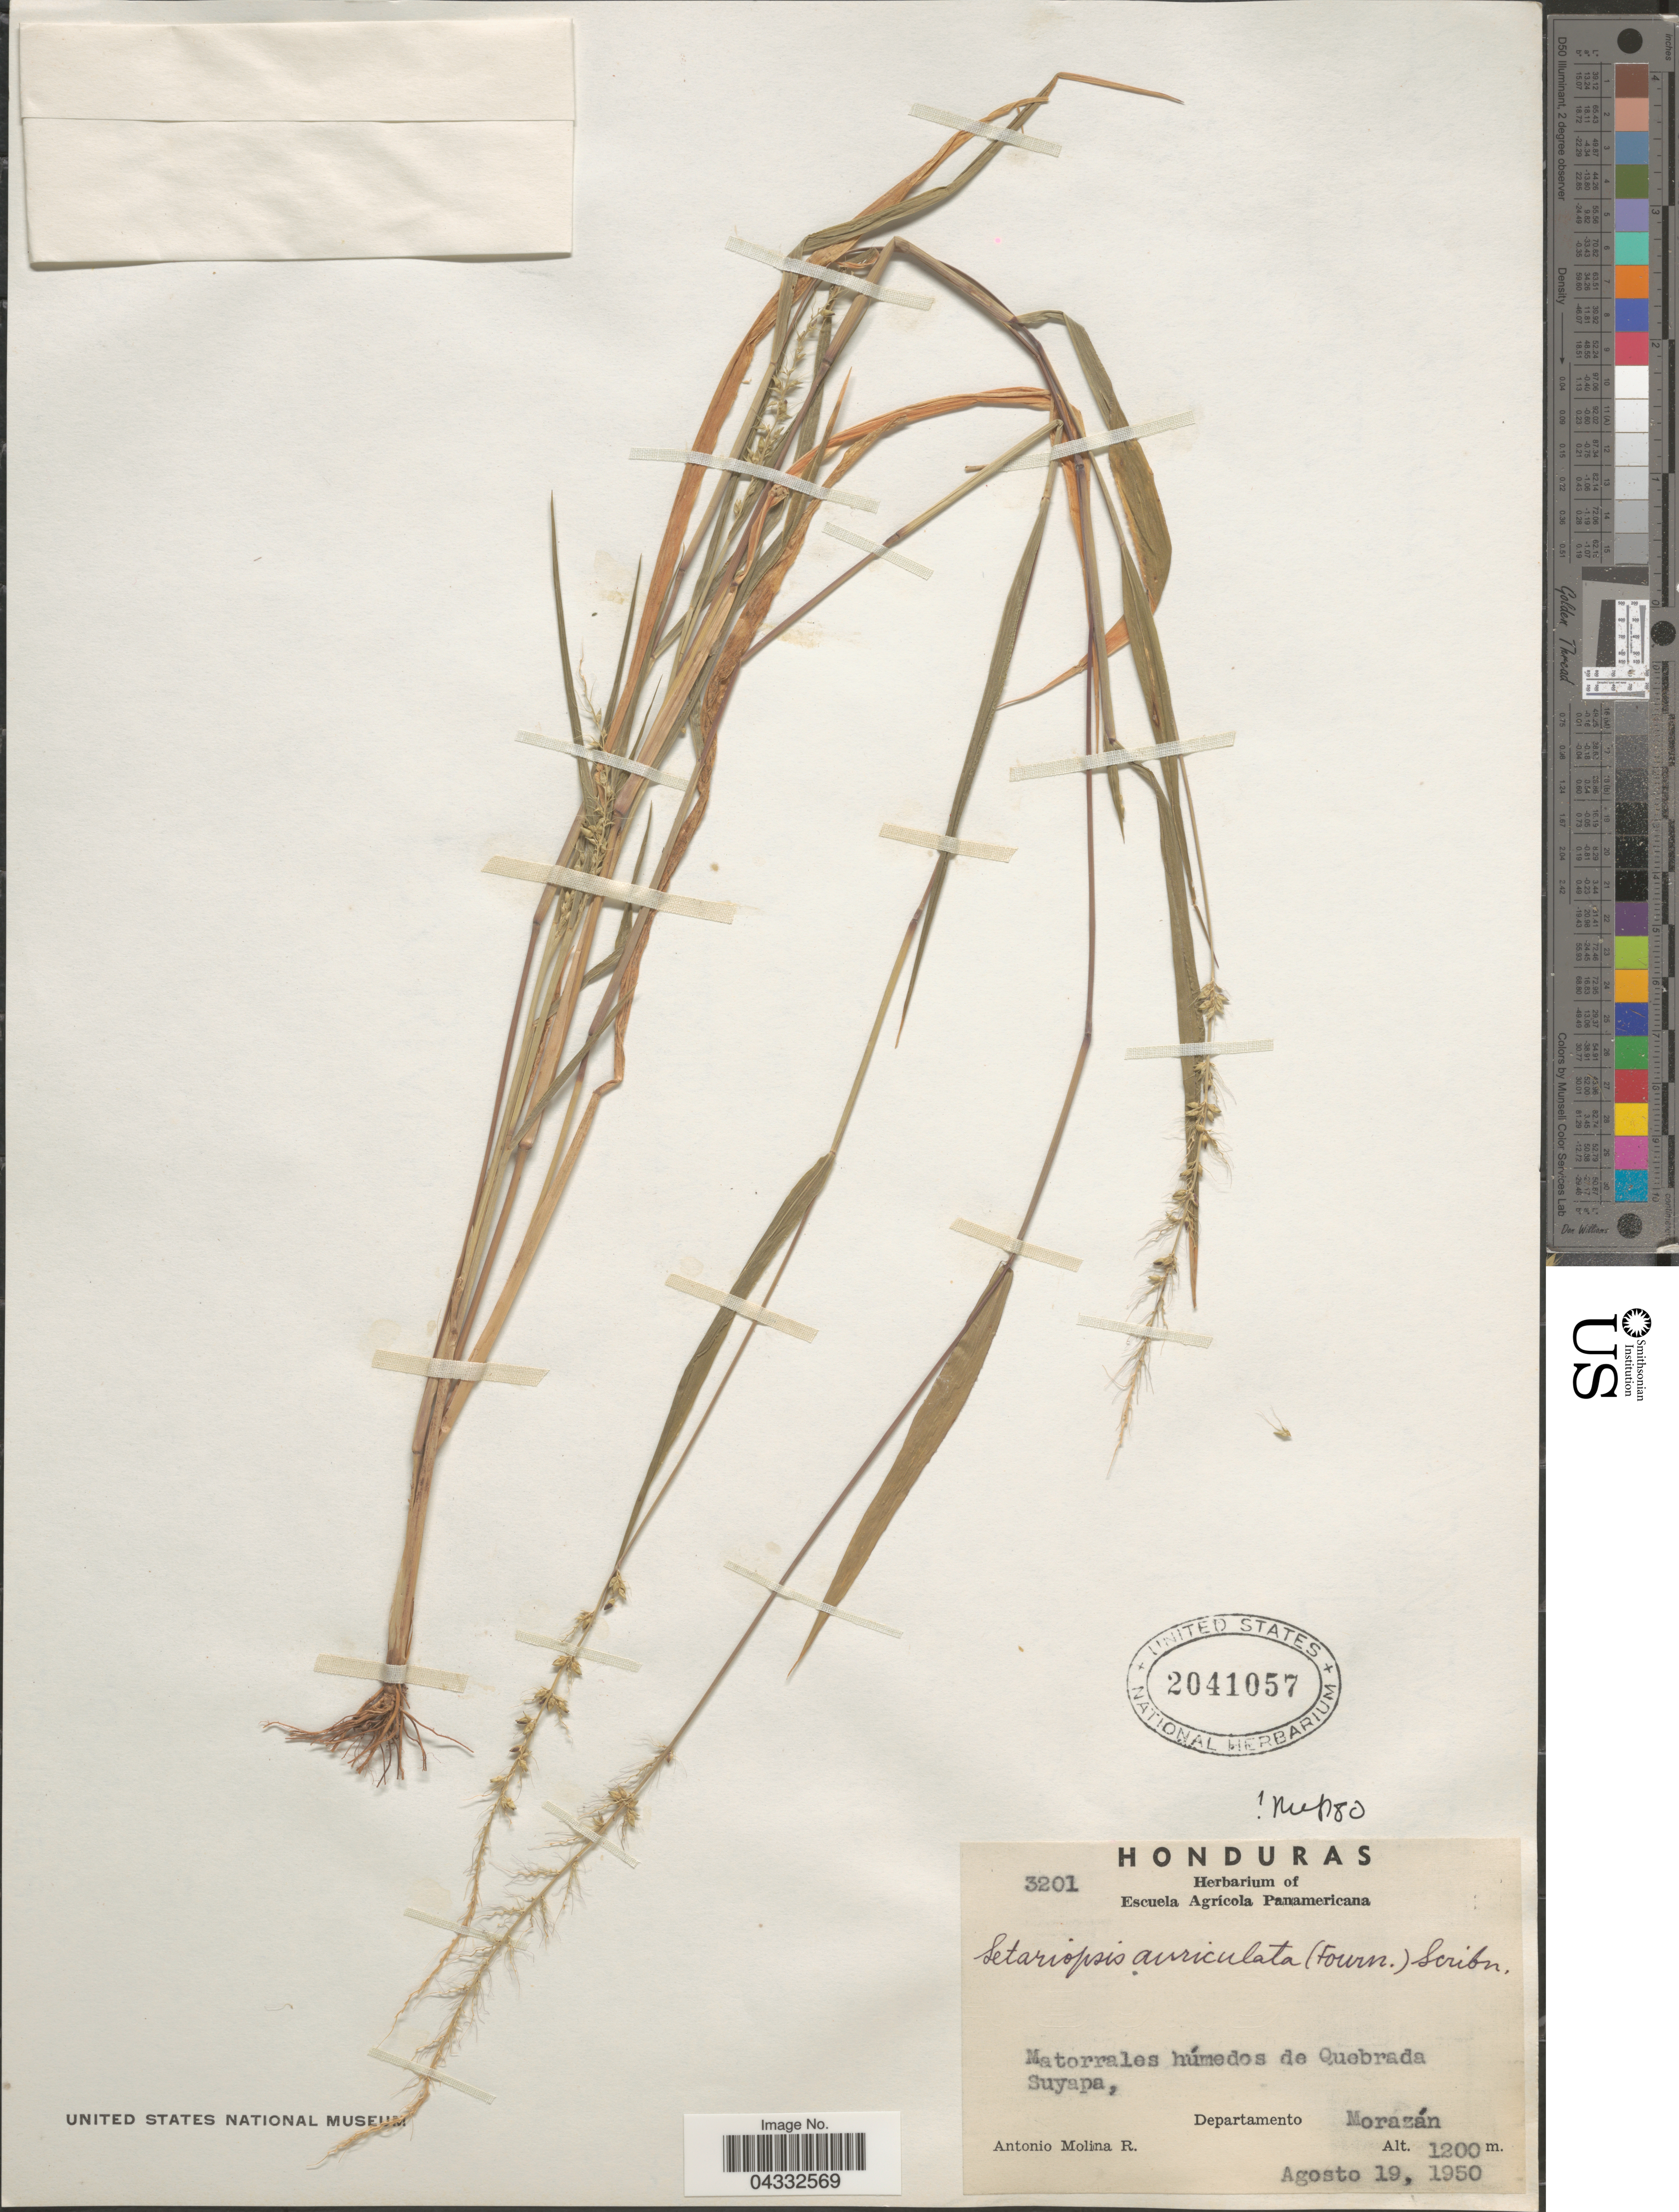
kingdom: Plantae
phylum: Tracheophyta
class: Liliopsida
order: Poales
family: Poaceae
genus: Setariopsis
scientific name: Setariopsis auriculata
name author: (E. Fourn.) Scribn.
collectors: A. Molina R.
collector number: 3201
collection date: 1950-08-19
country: Honduras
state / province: Fco. Morazán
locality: Matorrales húmedos de Quebrada Suyapa, Departamento Morazán.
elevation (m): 1200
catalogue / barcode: US 2041057